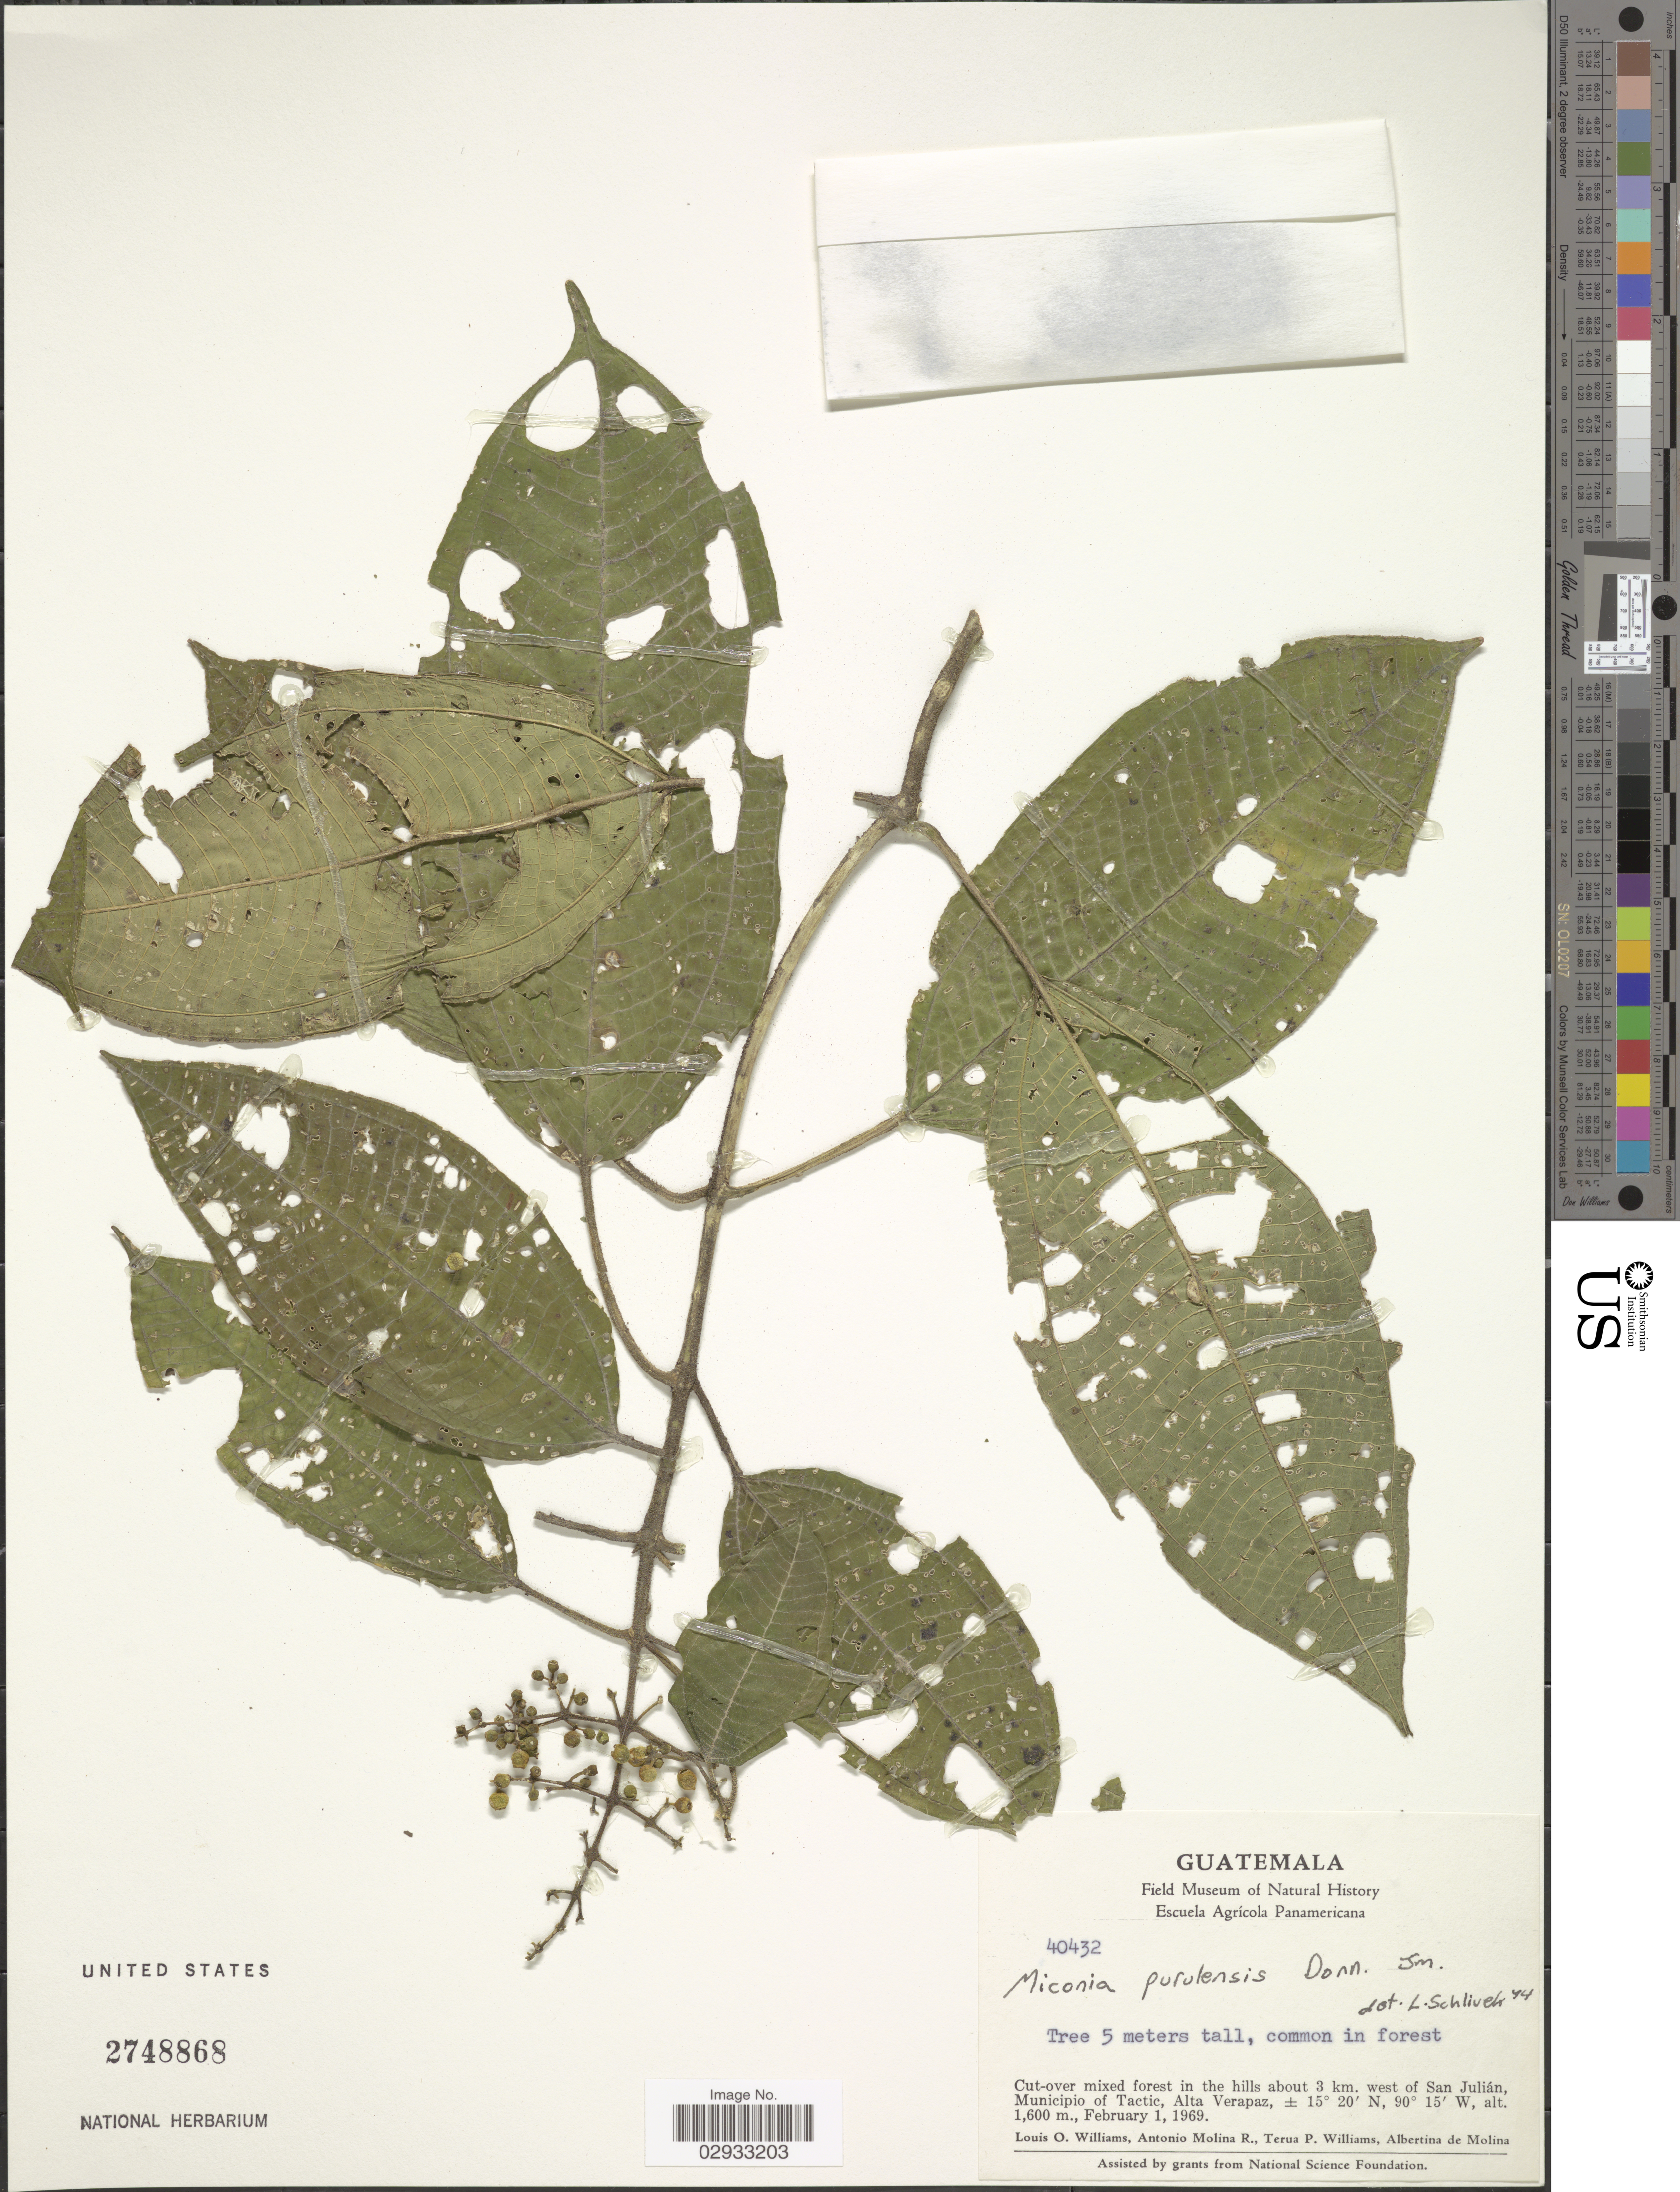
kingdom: Plantae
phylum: Tracheophyta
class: Magnoliopsida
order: Myrtales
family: Melastomataceae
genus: Miconia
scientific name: Miconia purulensis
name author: Donn. Sm.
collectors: L. O. Williams, A. Molina R., T. Williams & A. R. Molina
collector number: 40432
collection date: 1969-02-01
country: Guatemala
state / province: Alta Verapaz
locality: Cut-over mixed forest in the hills about 3 km. west of San Julián, Municipio of Tactic, Alta Verapaz.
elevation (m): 1600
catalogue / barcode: US 2748868